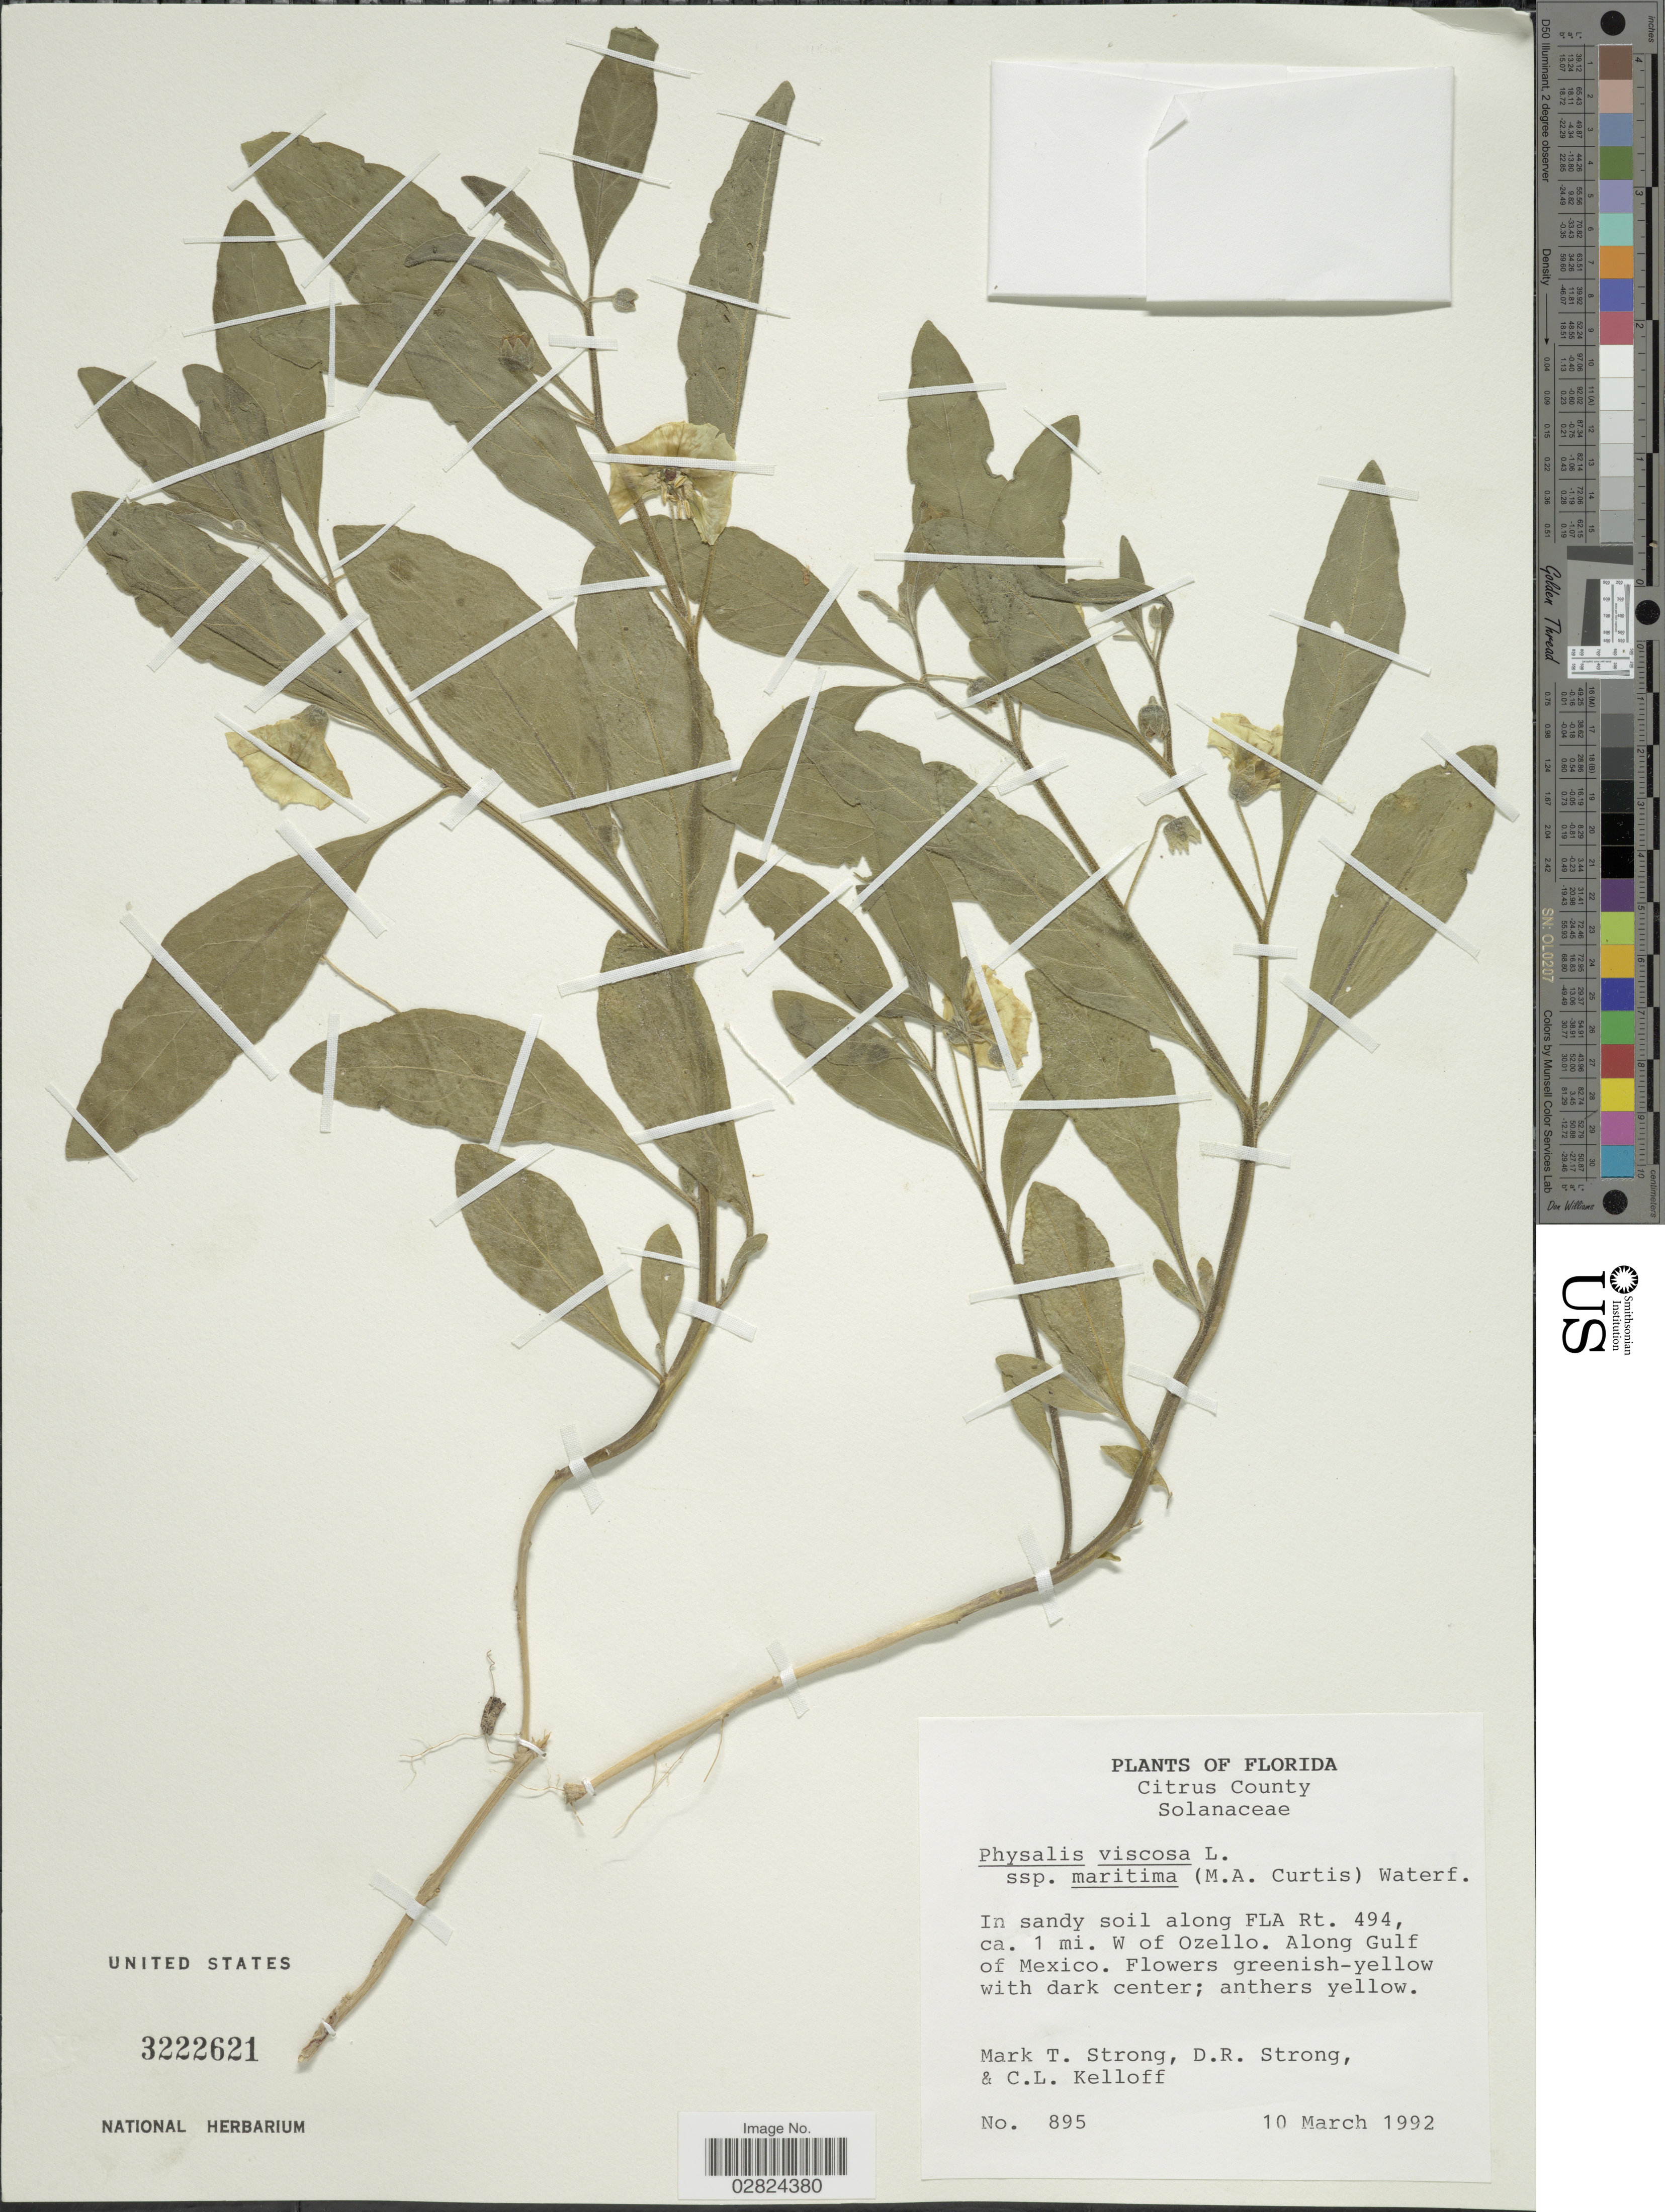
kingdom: Plantae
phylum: Tracheophyta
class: Magnoliopsida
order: Solanales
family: Solanaceae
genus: Physalis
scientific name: Physalis viscosa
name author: L.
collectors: M. T. Strong, D. R. Strong & C. L. Kelloff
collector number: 895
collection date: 1992-03-10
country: United States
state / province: Florida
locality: Citrus County, along FLA Rt. 494, ca. 1 mi. W of Ozello, along Gulf of Mexico.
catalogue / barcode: US 3222621